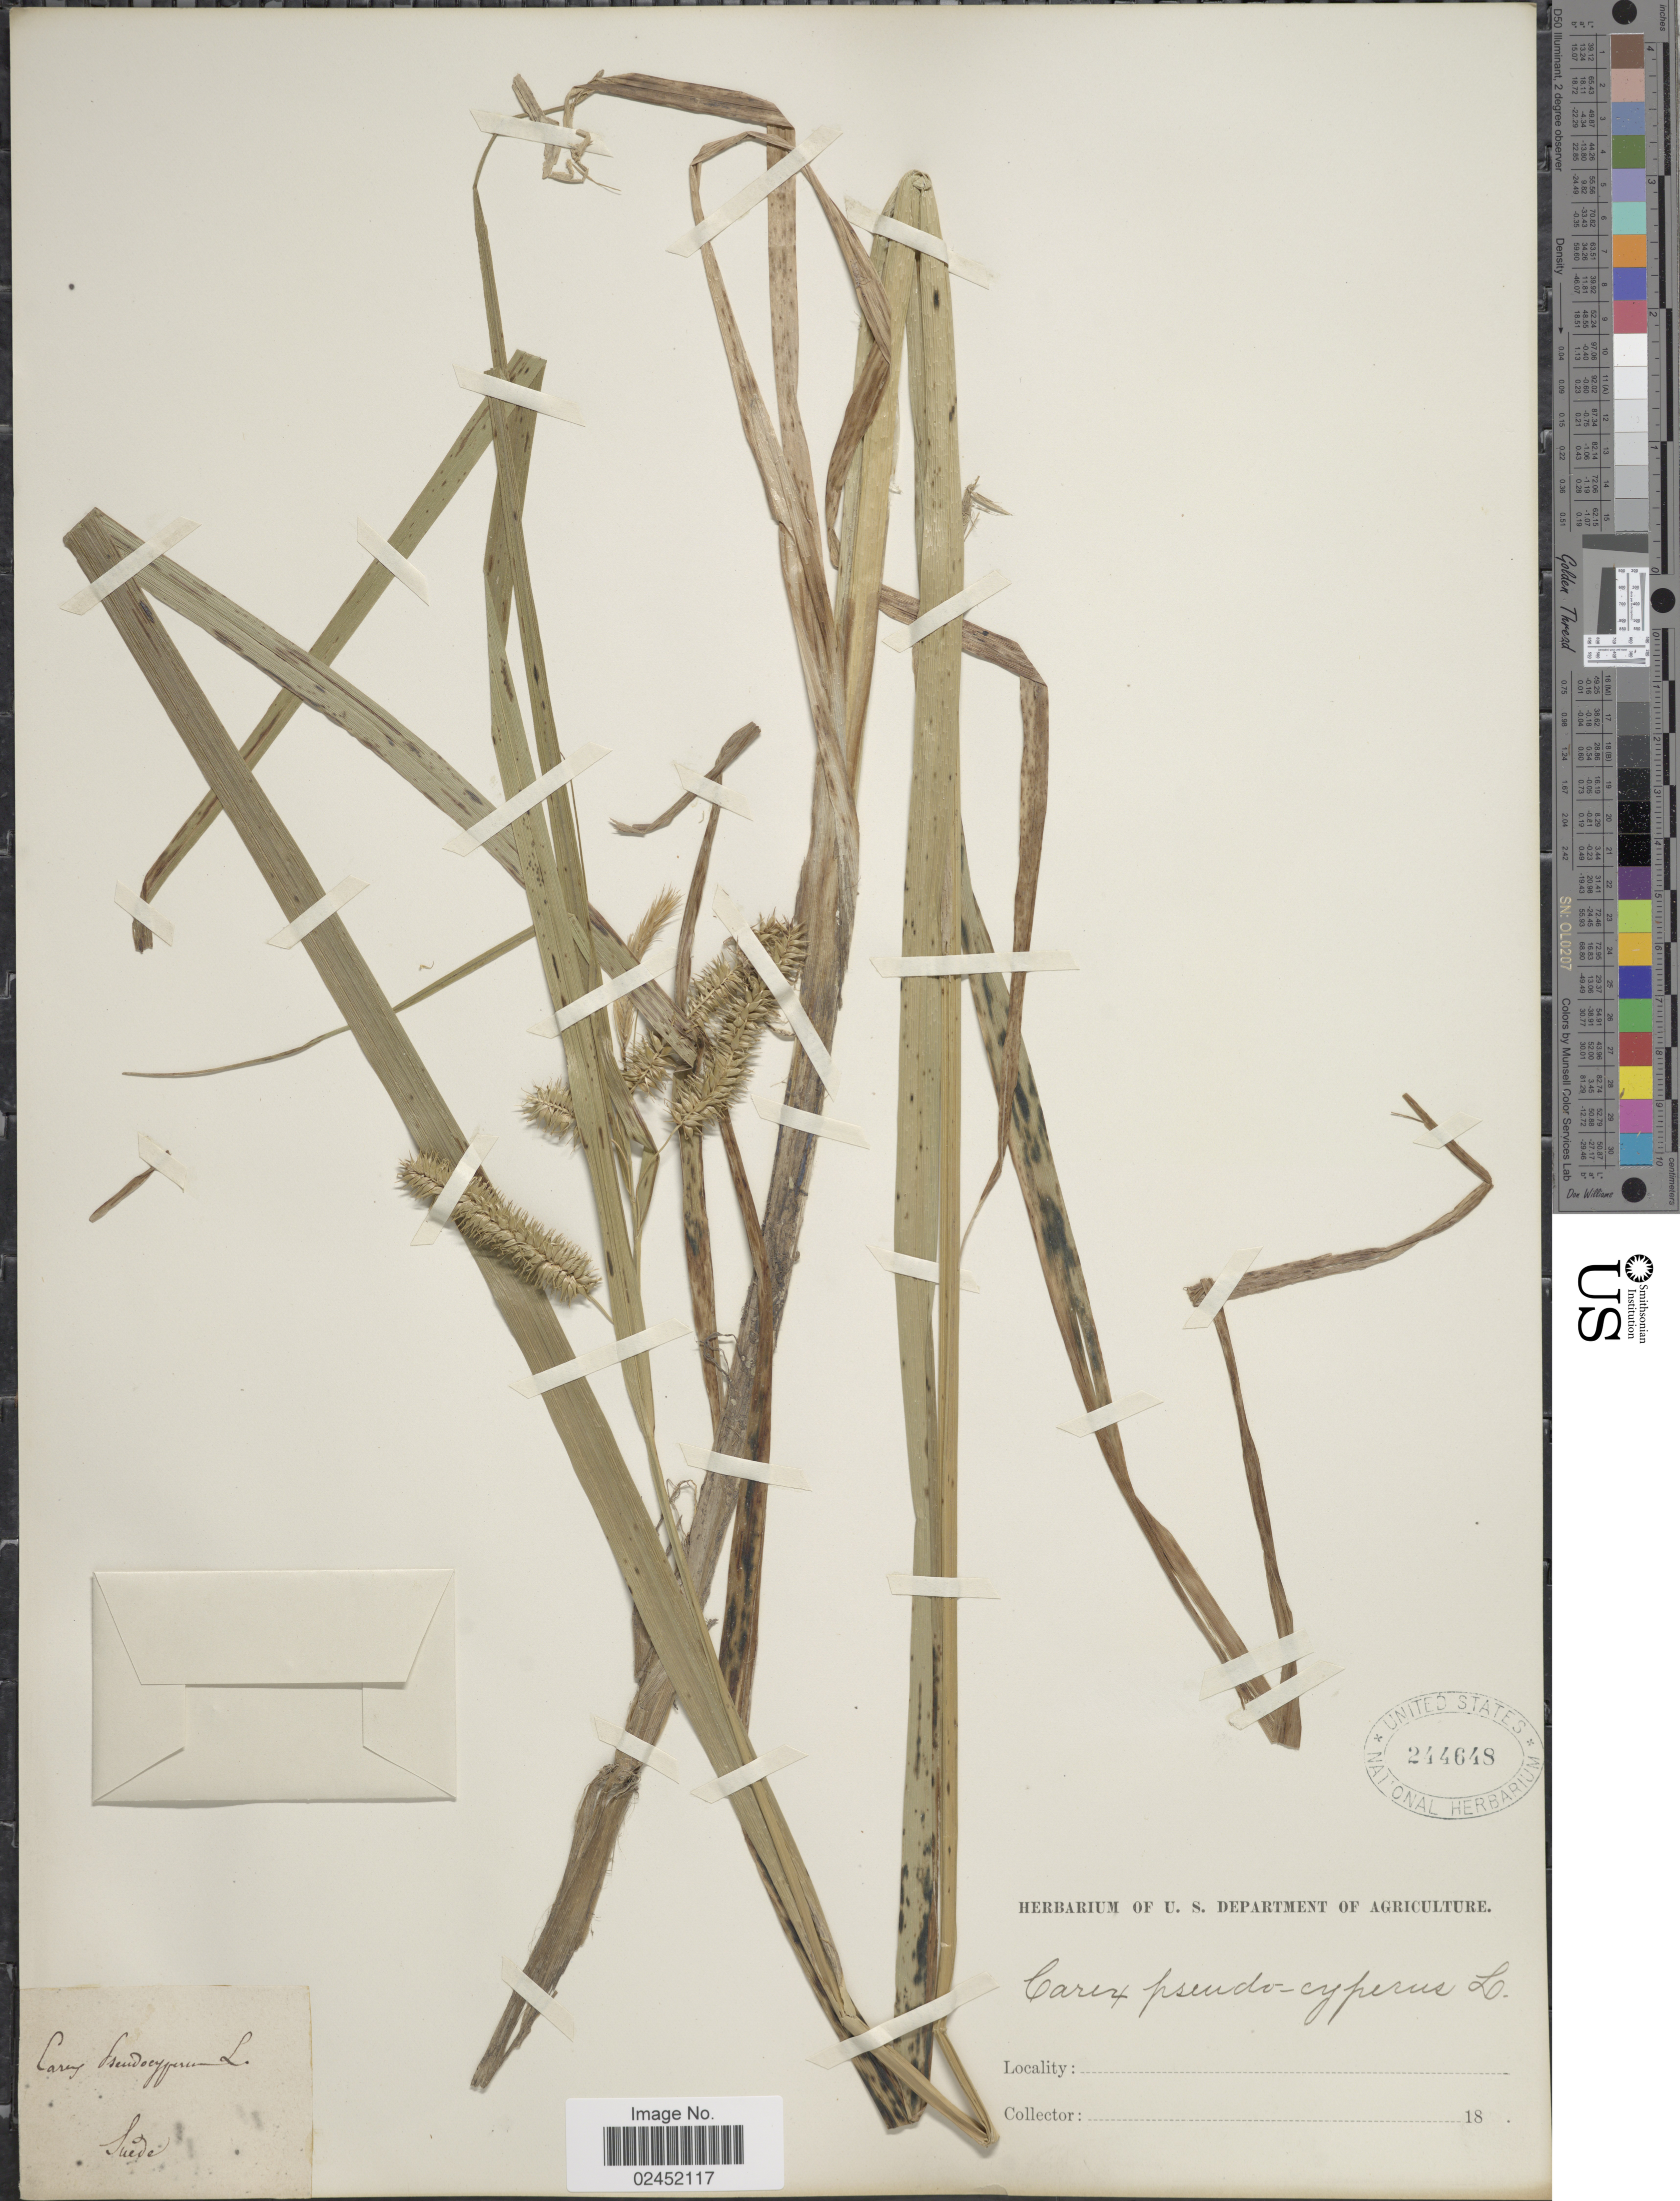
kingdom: Plantae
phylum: Tracheophyta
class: Liliopsida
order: Poales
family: Cyperaceae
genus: Carex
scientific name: Carex pseudocyperus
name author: L.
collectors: ex herb. U. S. Department of Agriculture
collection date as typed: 18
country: Sweden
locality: Suede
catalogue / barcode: US 244648